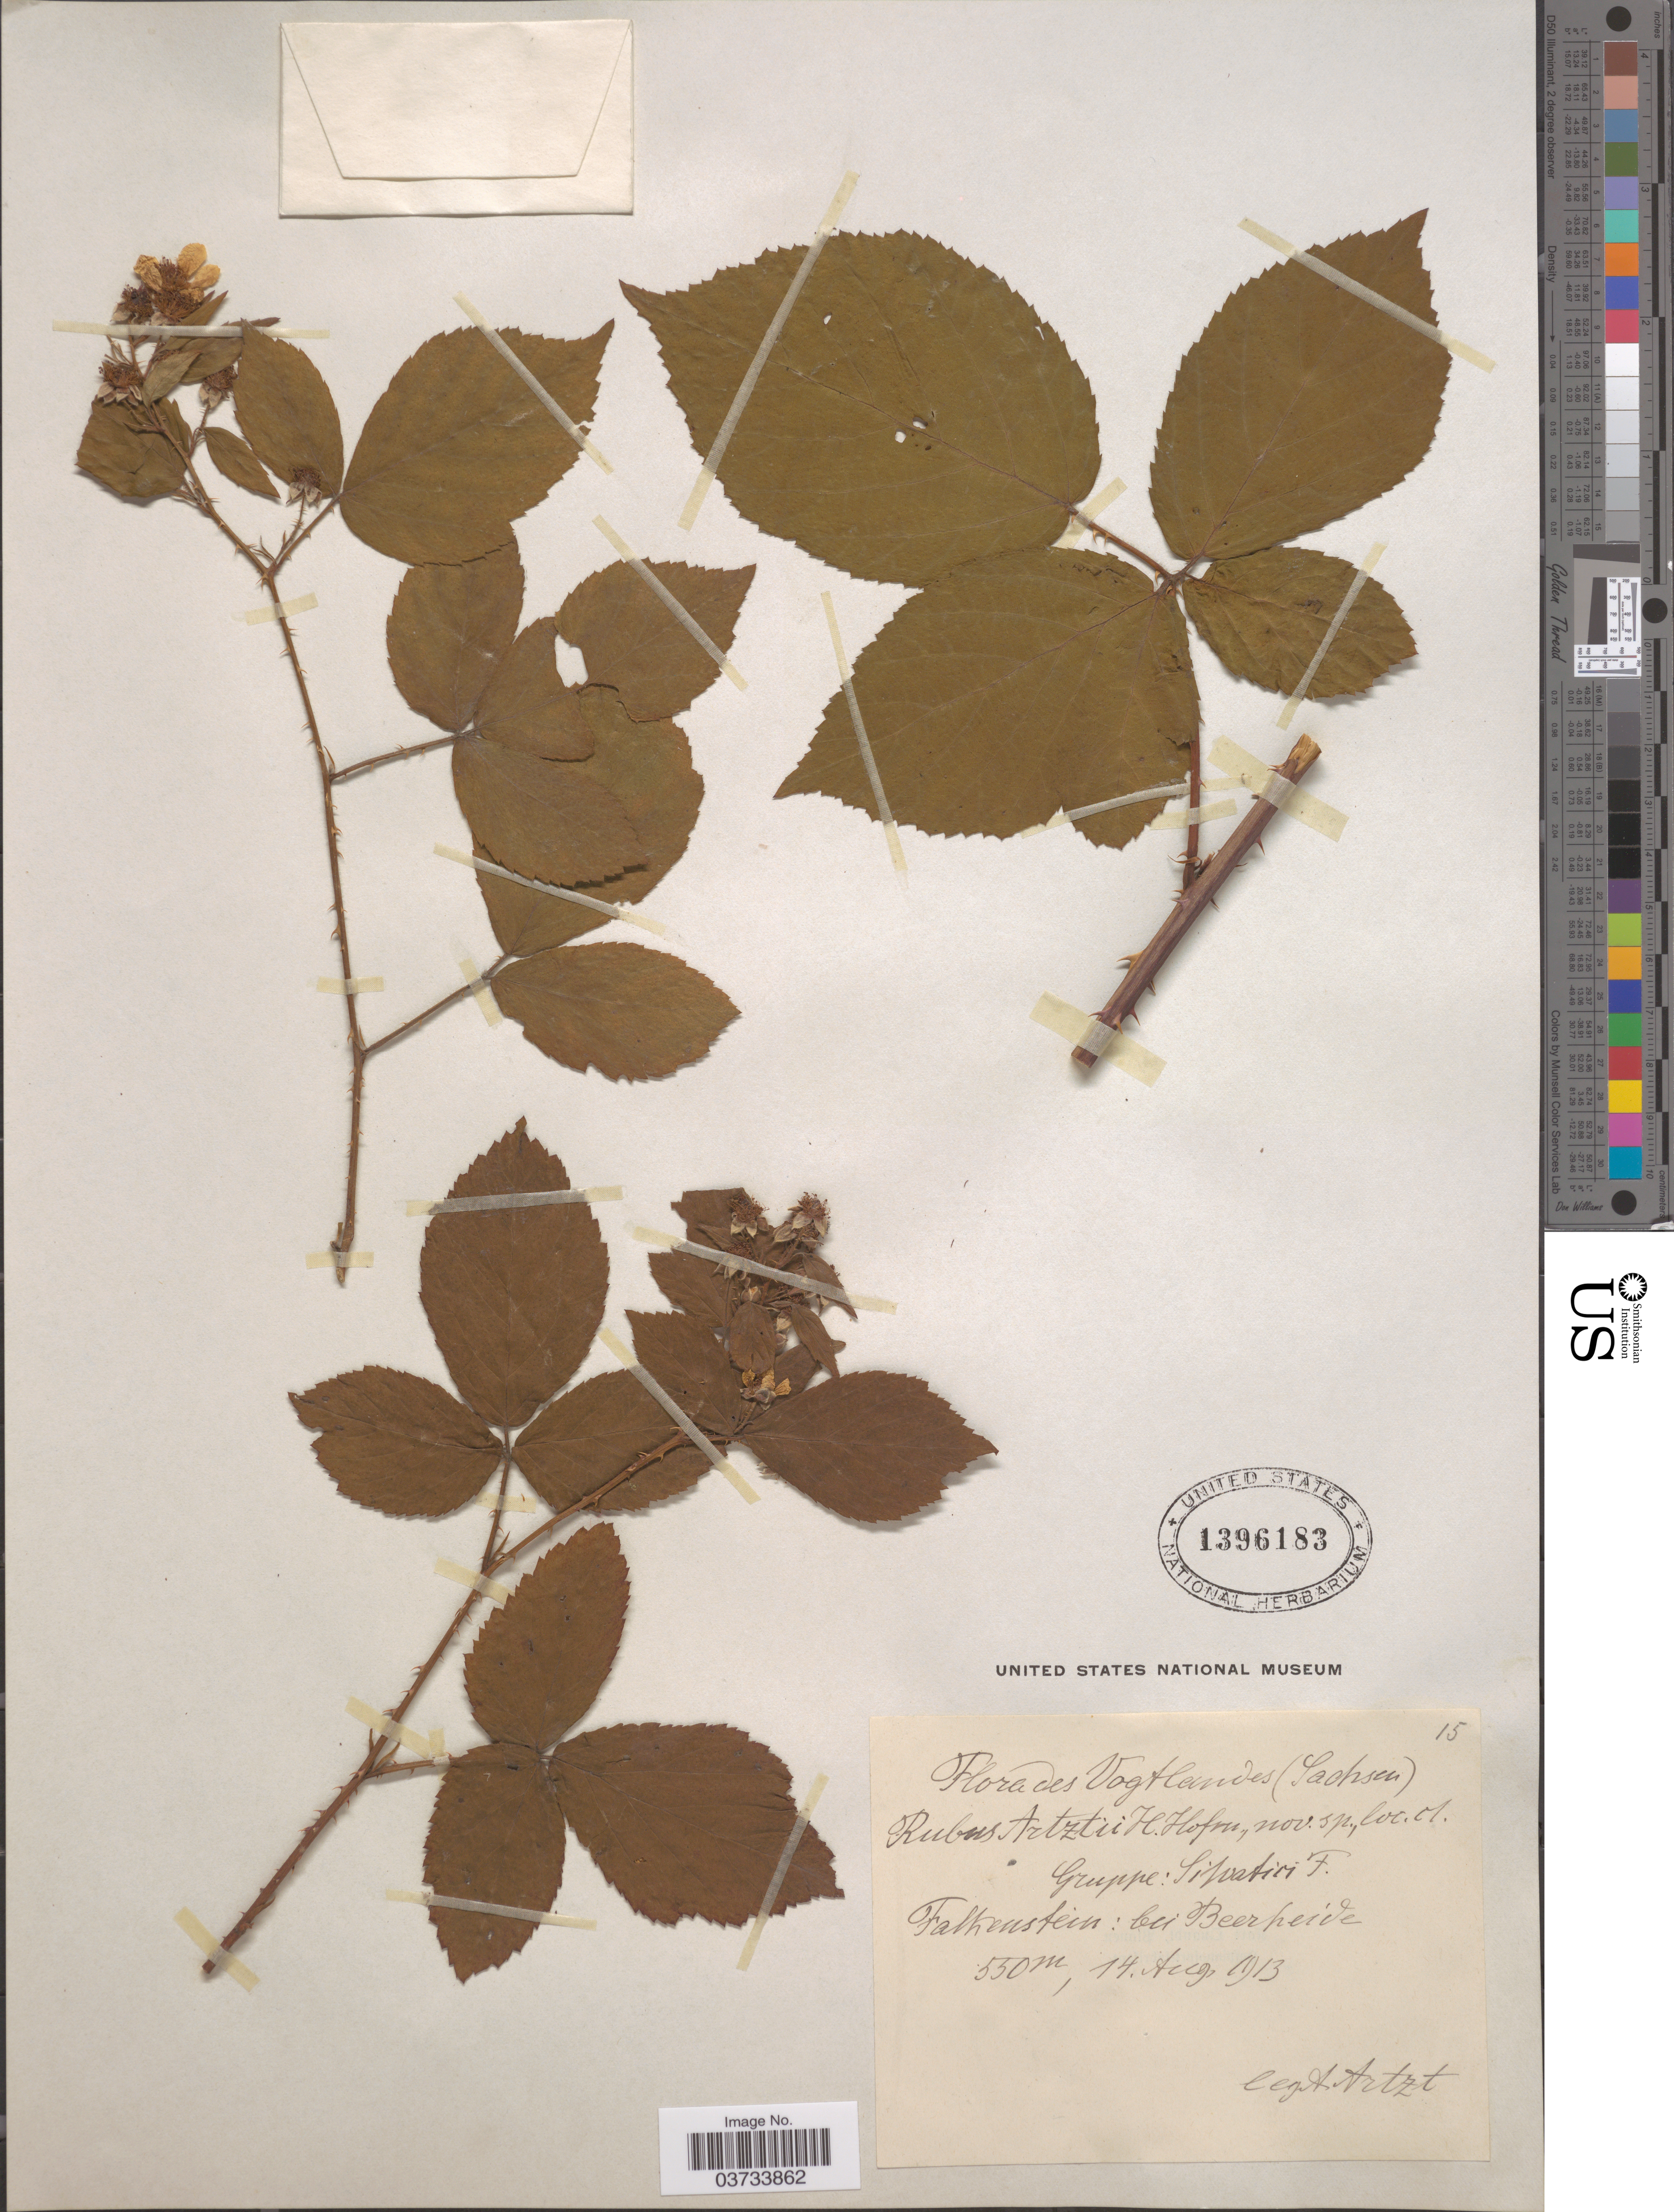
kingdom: Plantae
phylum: Tracheophyta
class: Magnoliopsida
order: Rosales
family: Rosaceae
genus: Rubus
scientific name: Rubus artztii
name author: Hofmann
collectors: A. Artzt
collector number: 15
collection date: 1913-08-14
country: Germany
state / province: Sachsen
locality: Vogtlandes. Falkenstein: bei Beerheide.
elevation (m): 550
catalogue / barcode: US 1396183